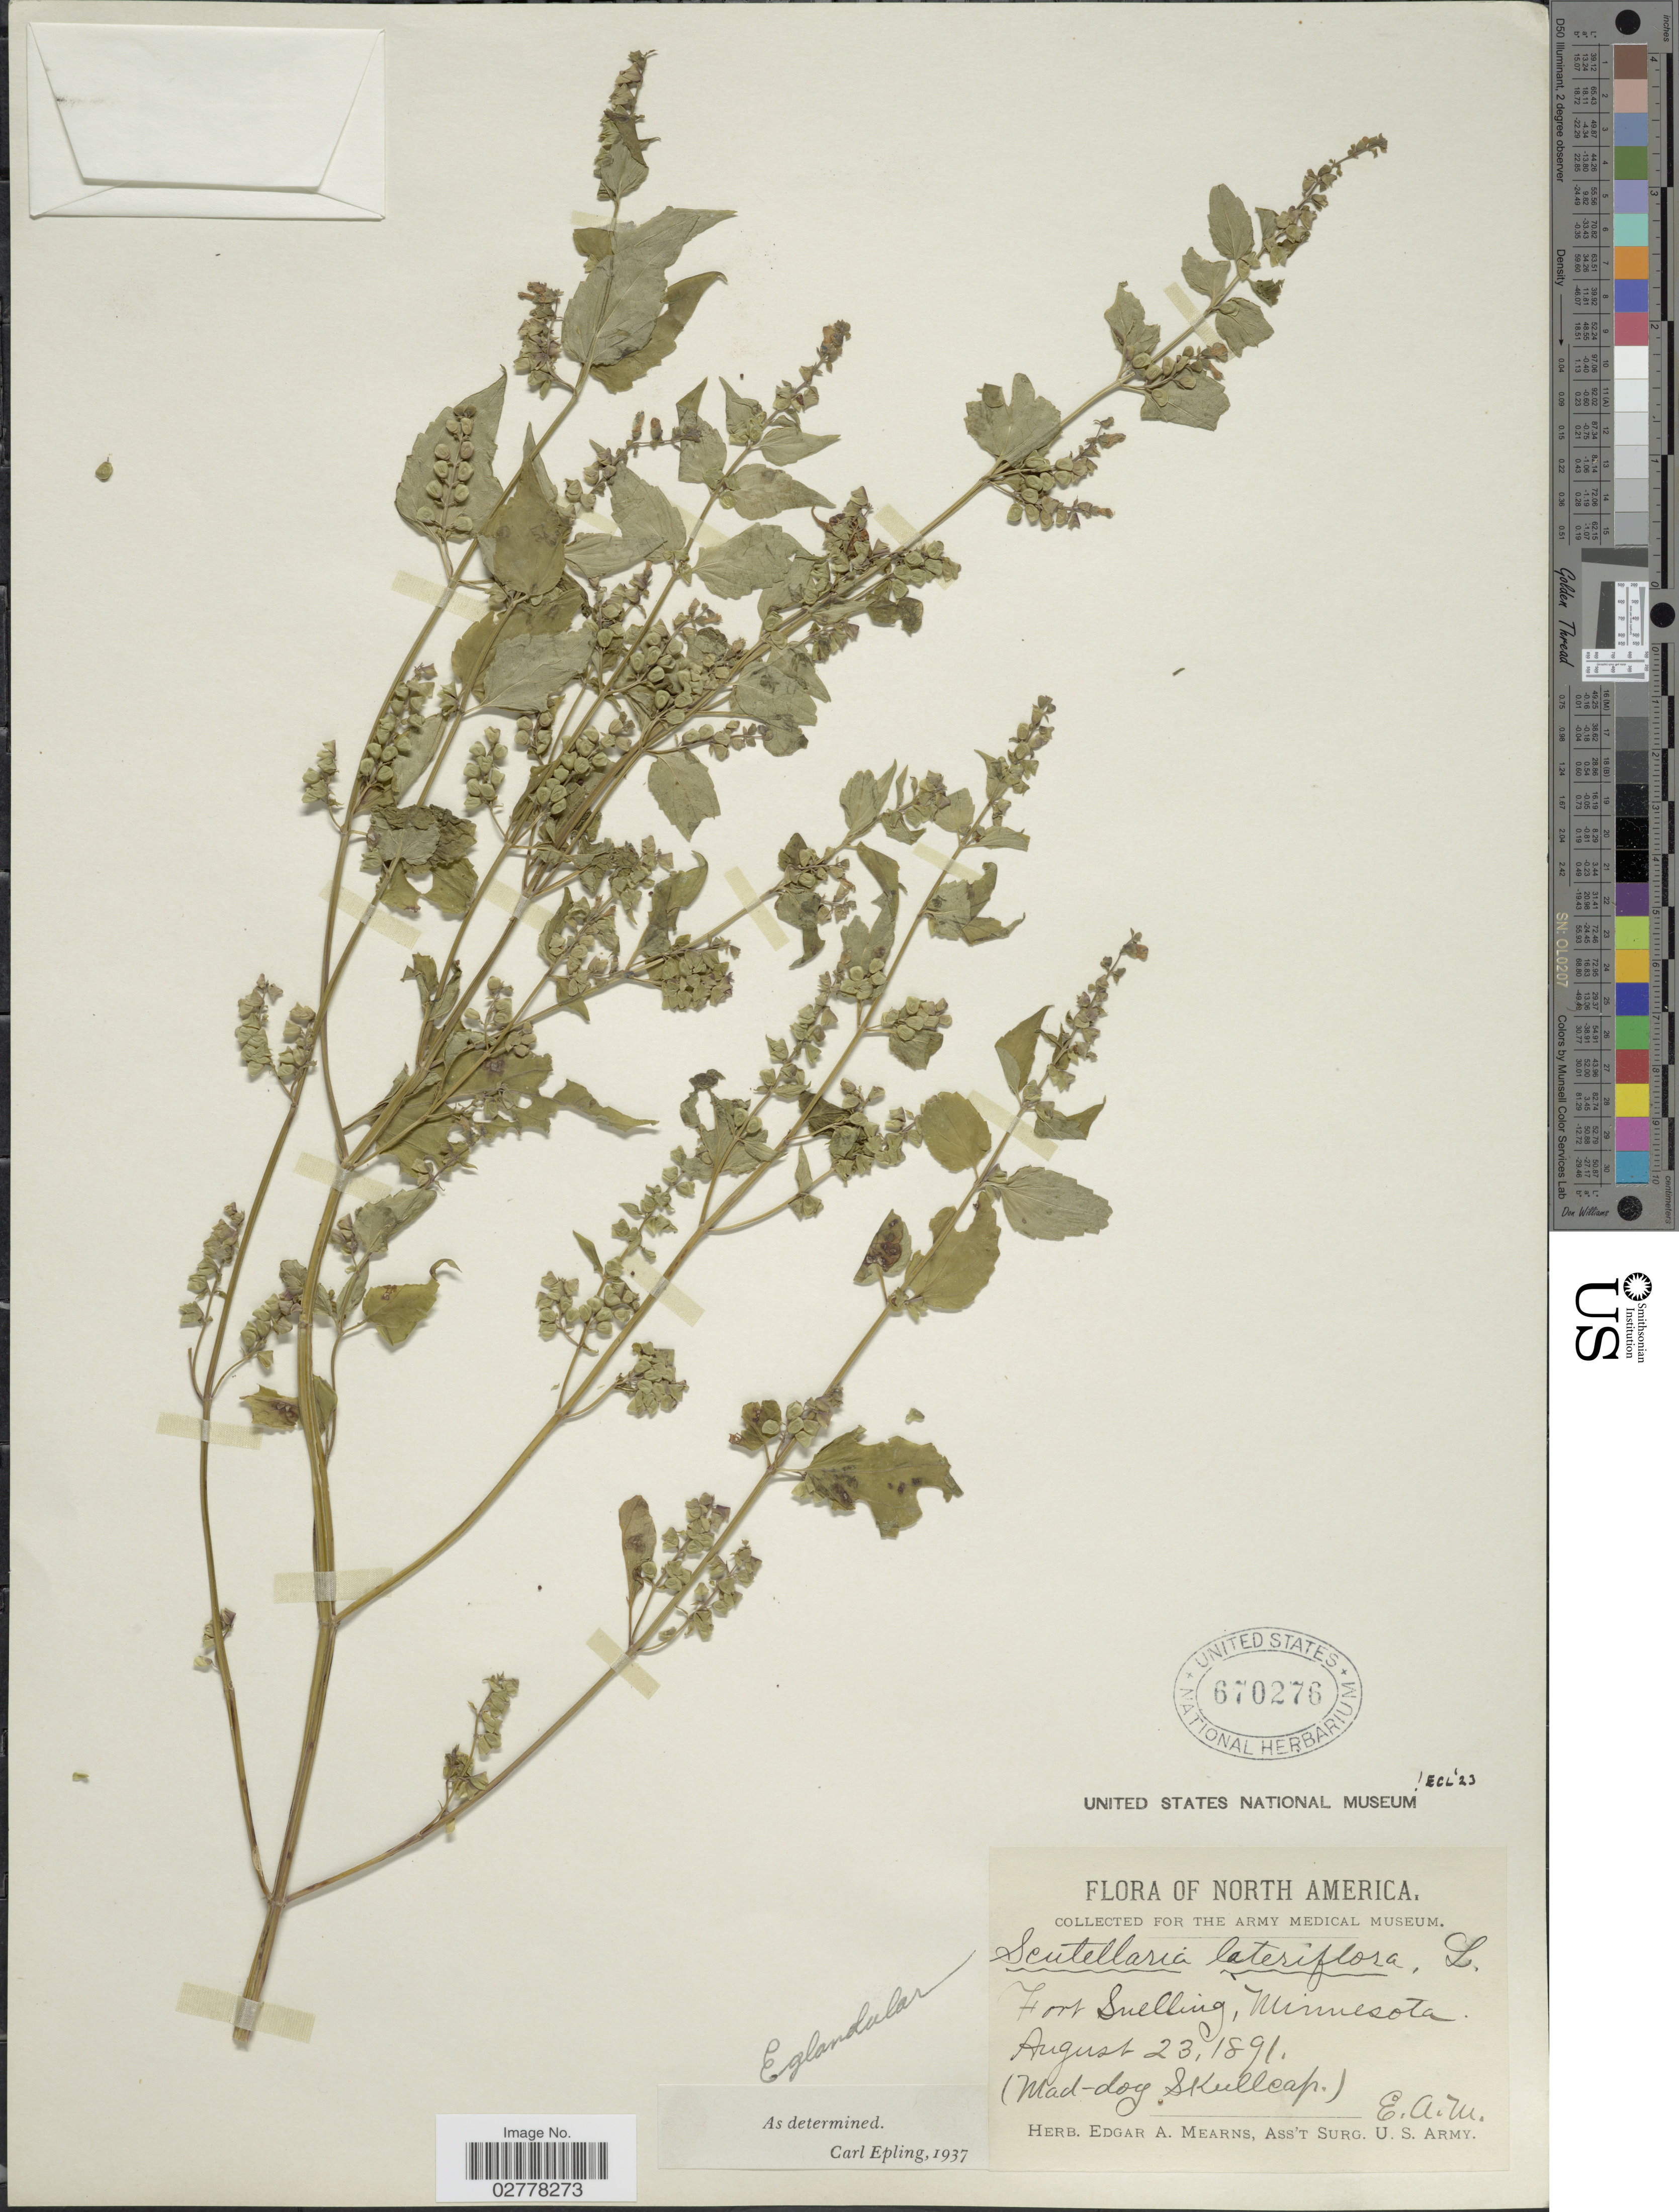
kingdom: Plantae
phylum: Tracheophyta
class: Magnoliopsida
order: Lamiales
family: Lamiaceae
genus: Scutellaria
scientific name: Scutellaria lateriflora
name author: L.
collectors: ex herb. Edgar A. Mearns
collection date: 1891-08-23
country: United States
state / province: Minnesota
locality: Fort Snelling.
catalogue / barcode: US 670276